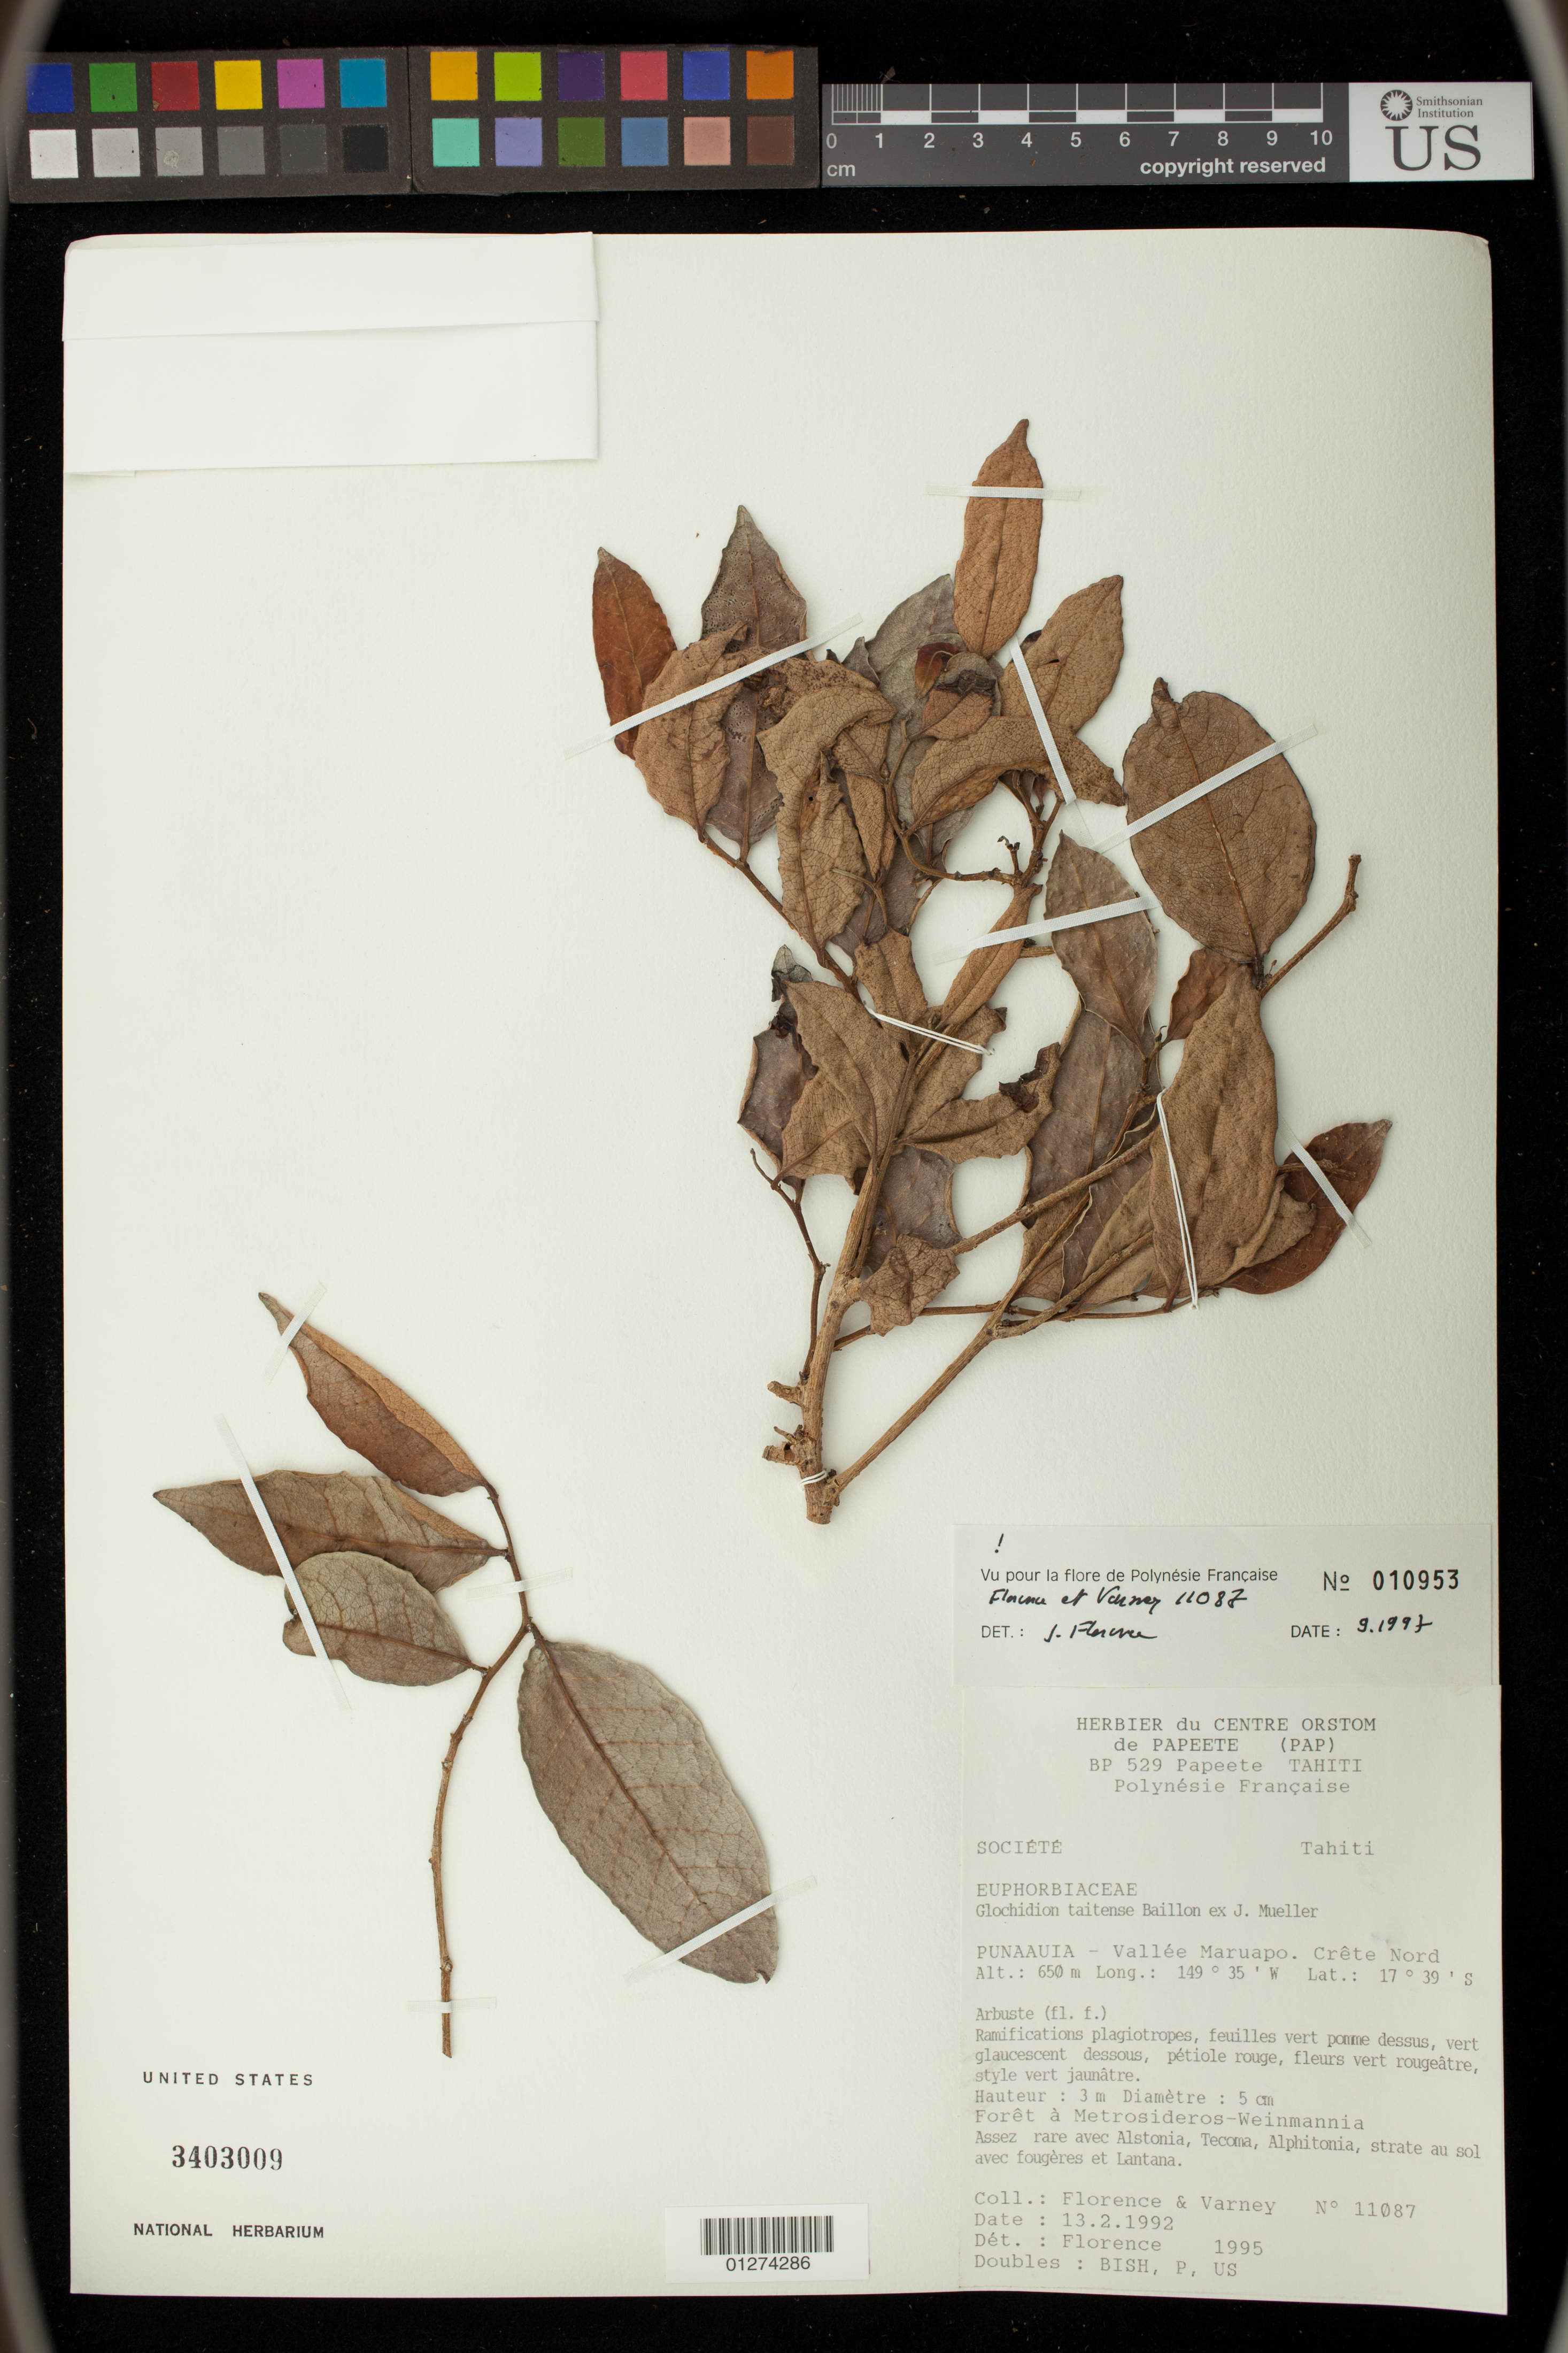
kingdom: Plantae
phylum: Tracheophyta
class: Magnoliopsida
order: Malpighiales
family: Phyllanthaceae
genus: Phyllanthus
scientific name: Phyllanthus taitensis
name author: (Baill. ex Müll. Arg.) Müll. Arg.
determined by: Wagner, W. L., (BOT), Smithsonian Institution - National Museum of Natural History (UNITED STATES)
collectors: -. Florence & M. Varney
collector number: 11087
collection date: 1992-02-13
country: French Polynesia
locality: Societe. Tahiti. Punaauia - Vallee Maruapo. Crete Nord.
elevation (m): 650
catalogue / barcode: US 3403009